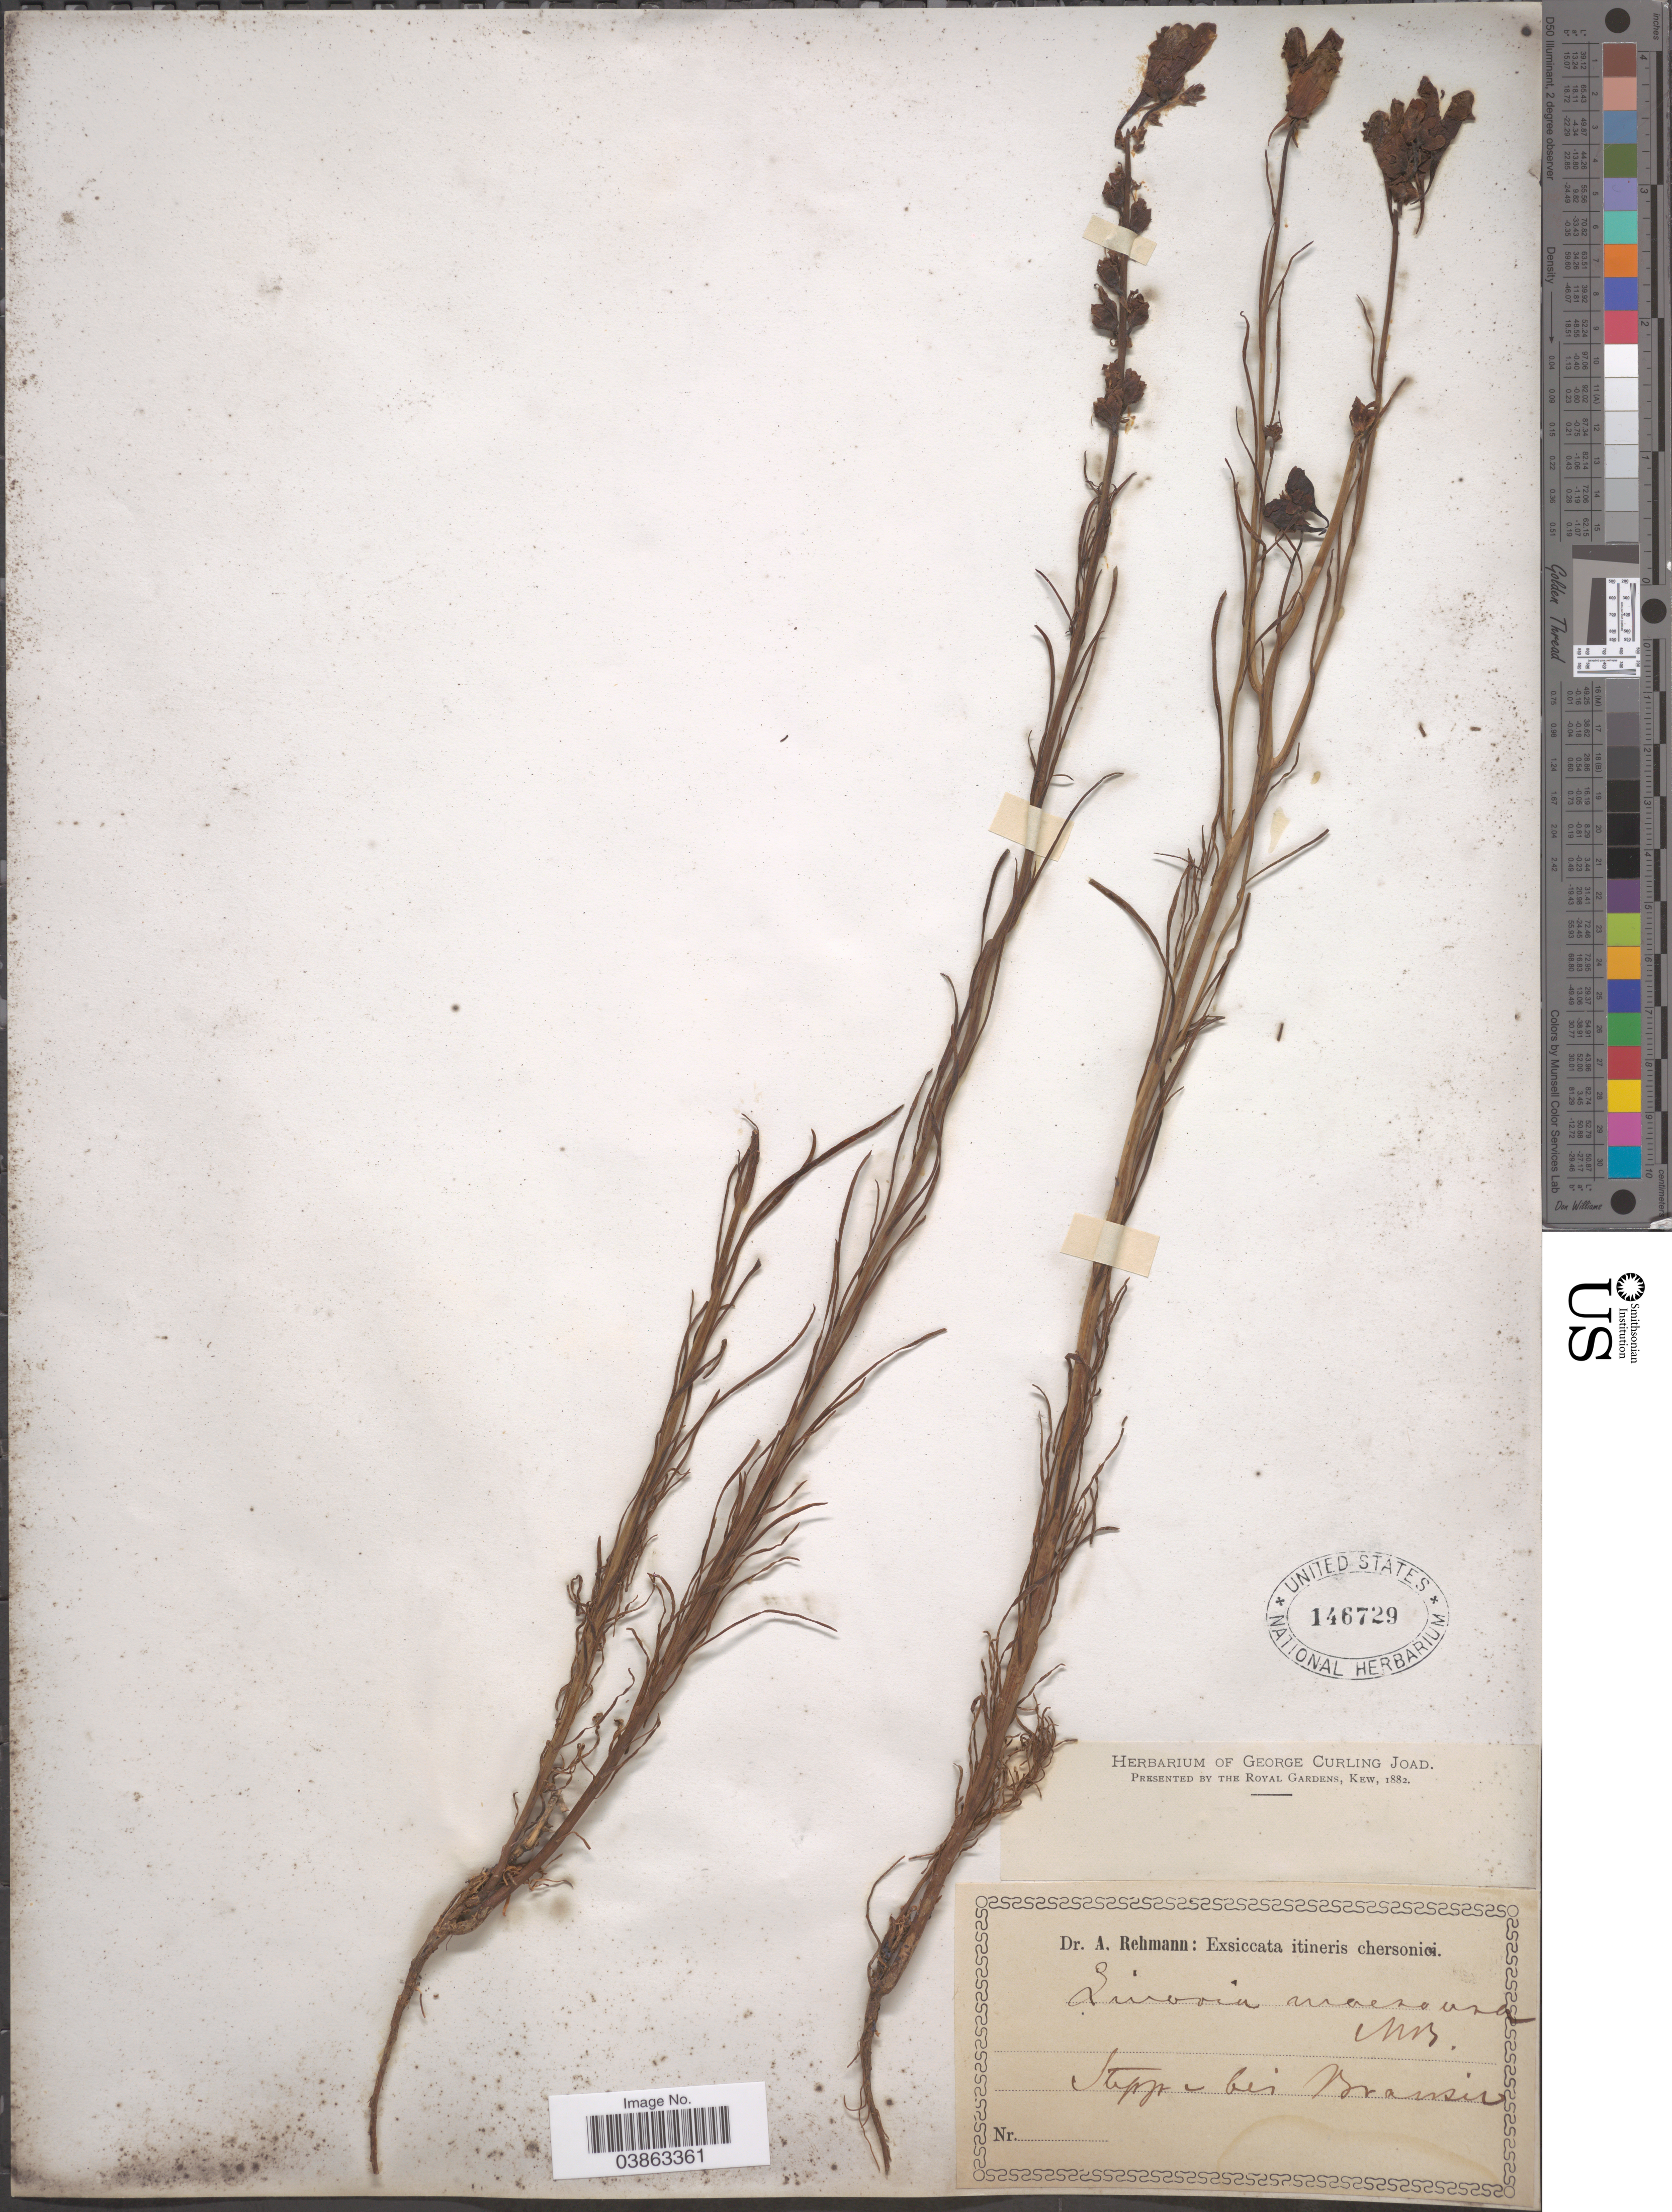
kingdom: Plantae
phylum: Tracheophyta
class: Magnoliopsida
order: Lamiales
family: Plantaginaceae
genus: Linaria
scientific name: Linaria macroura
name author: M. Bieb. & M. Bieb.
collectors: A. Rehmann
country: Ukraine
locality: Itineris chersonici. Steppe bei Bransir.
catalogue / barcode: US 146729